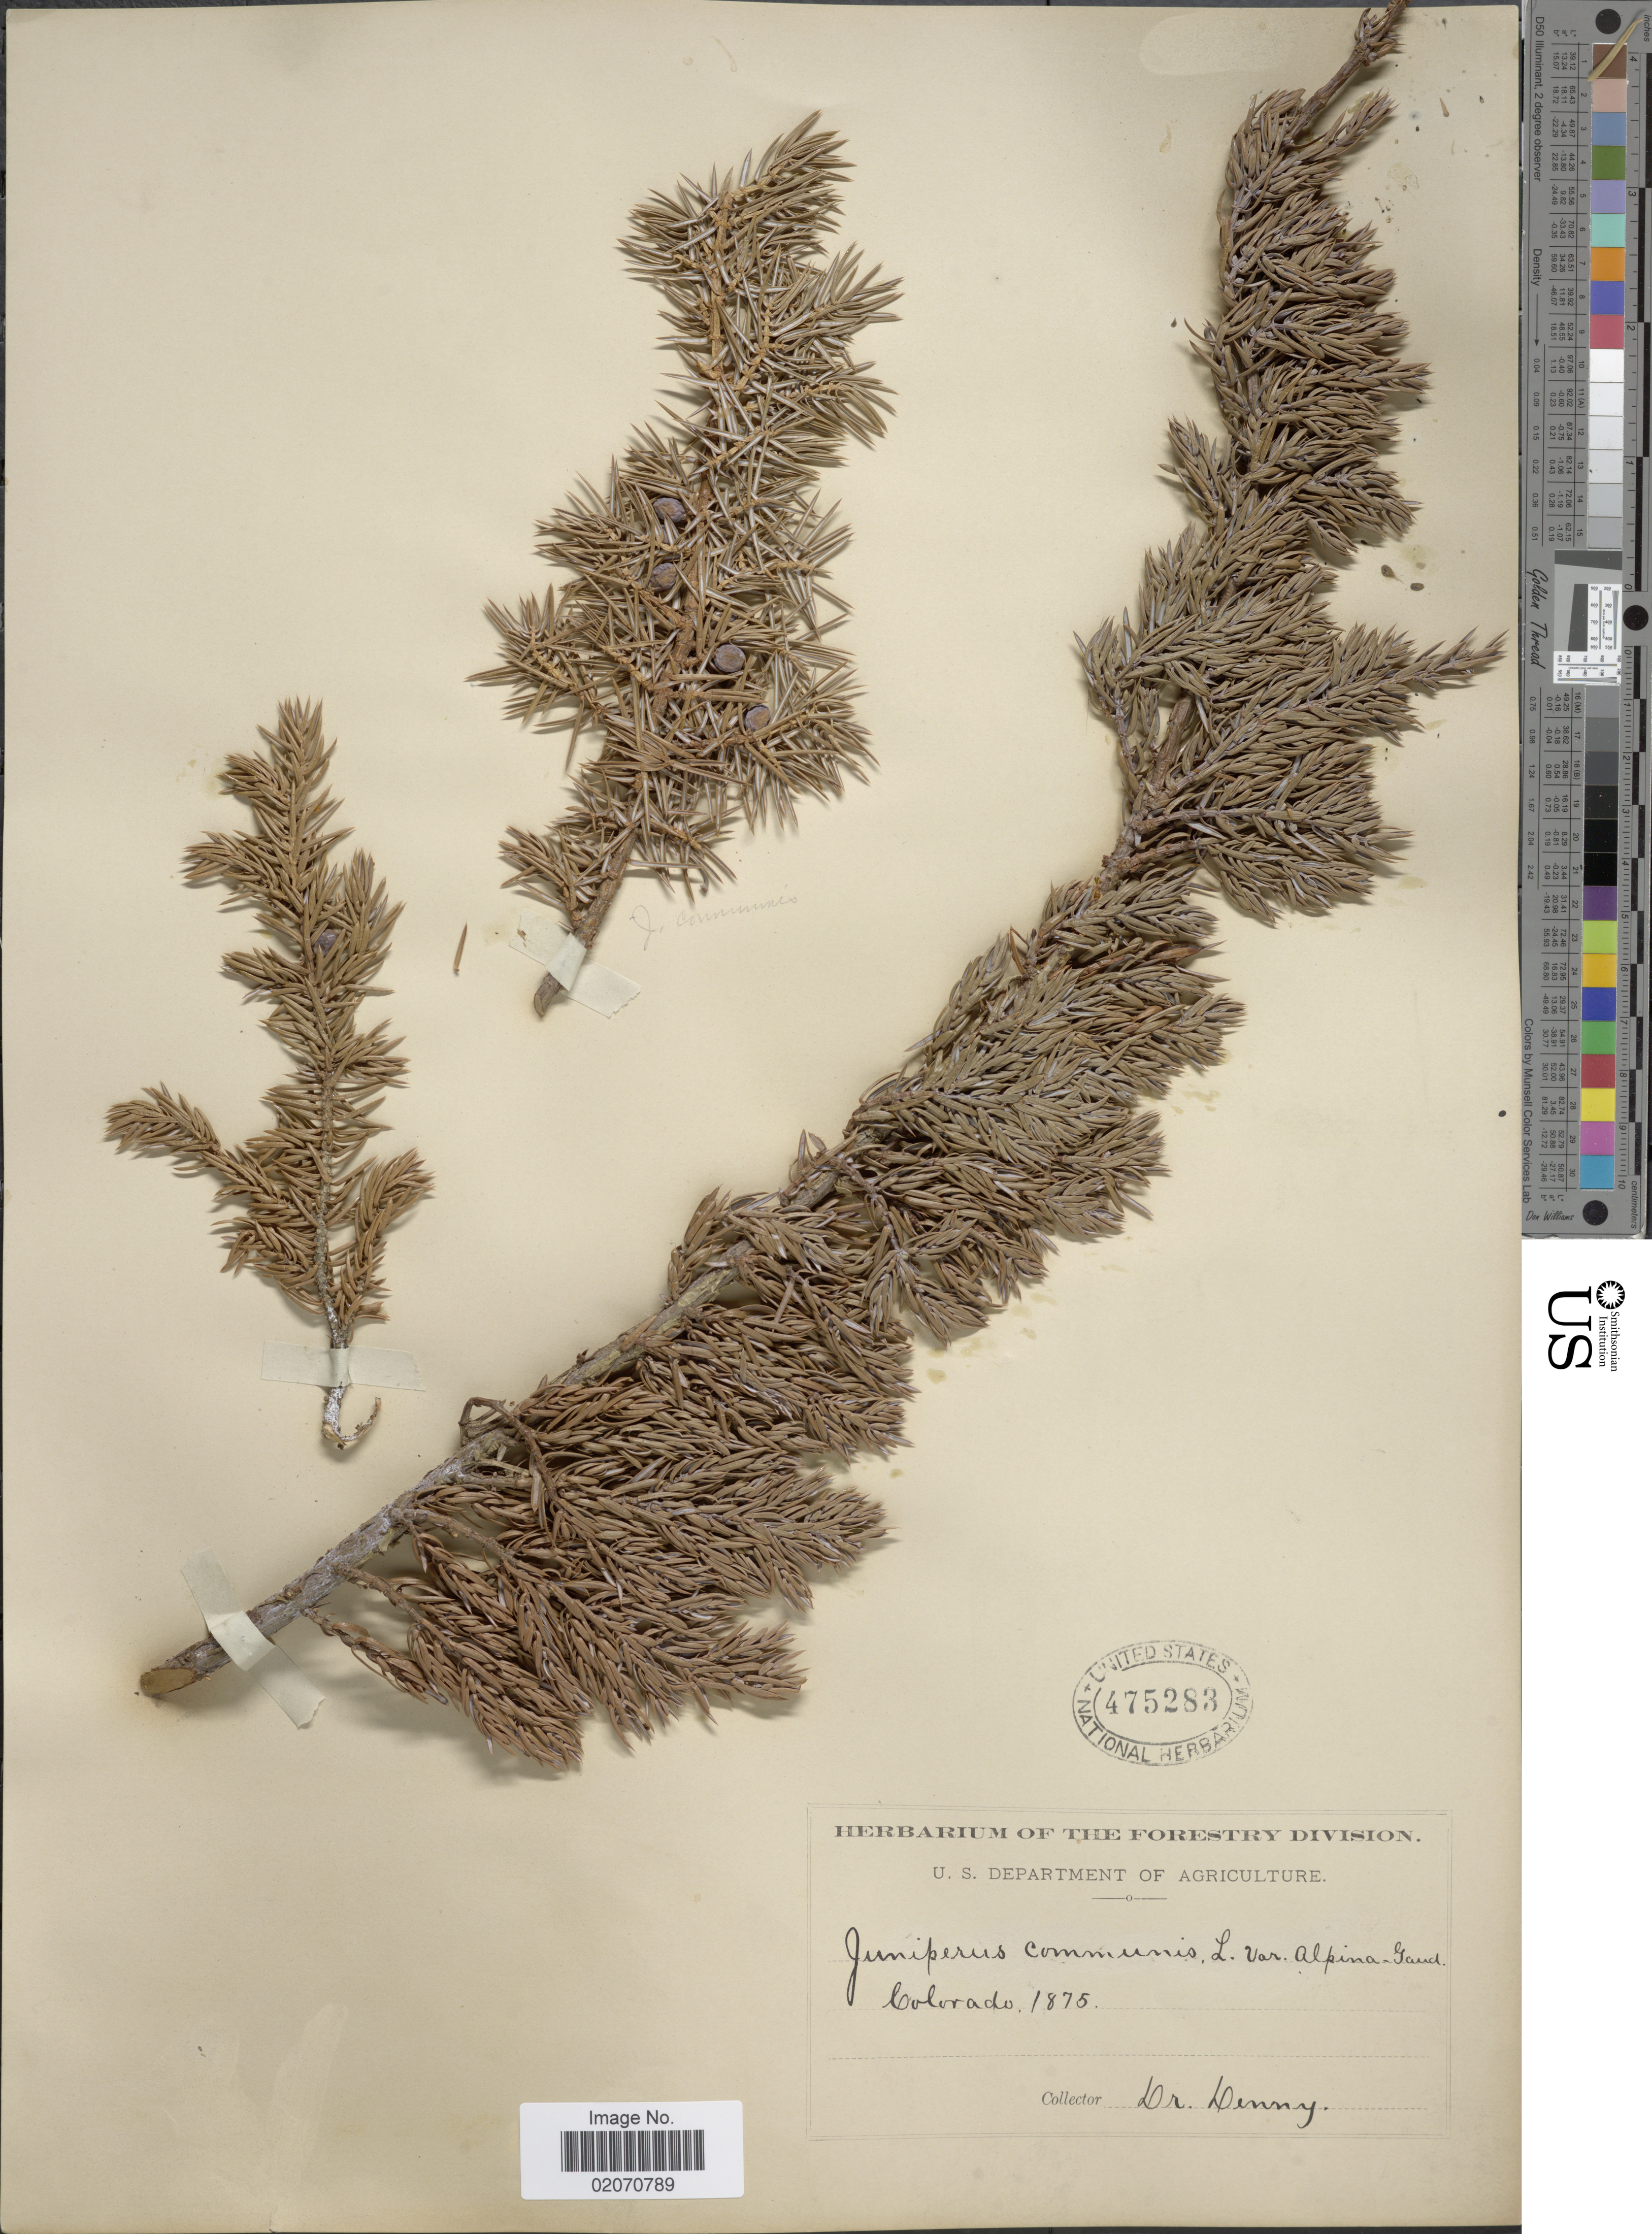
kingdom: Plantae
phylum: Tracheophyta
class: Pinopsida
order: Pinales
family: Cupressaceae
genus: Juniperus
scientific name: Juniperus communis subsp. nana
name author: (Willd.) Syme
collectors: Denny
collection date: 1875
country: United States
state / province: Colorado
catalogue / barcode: US 475283